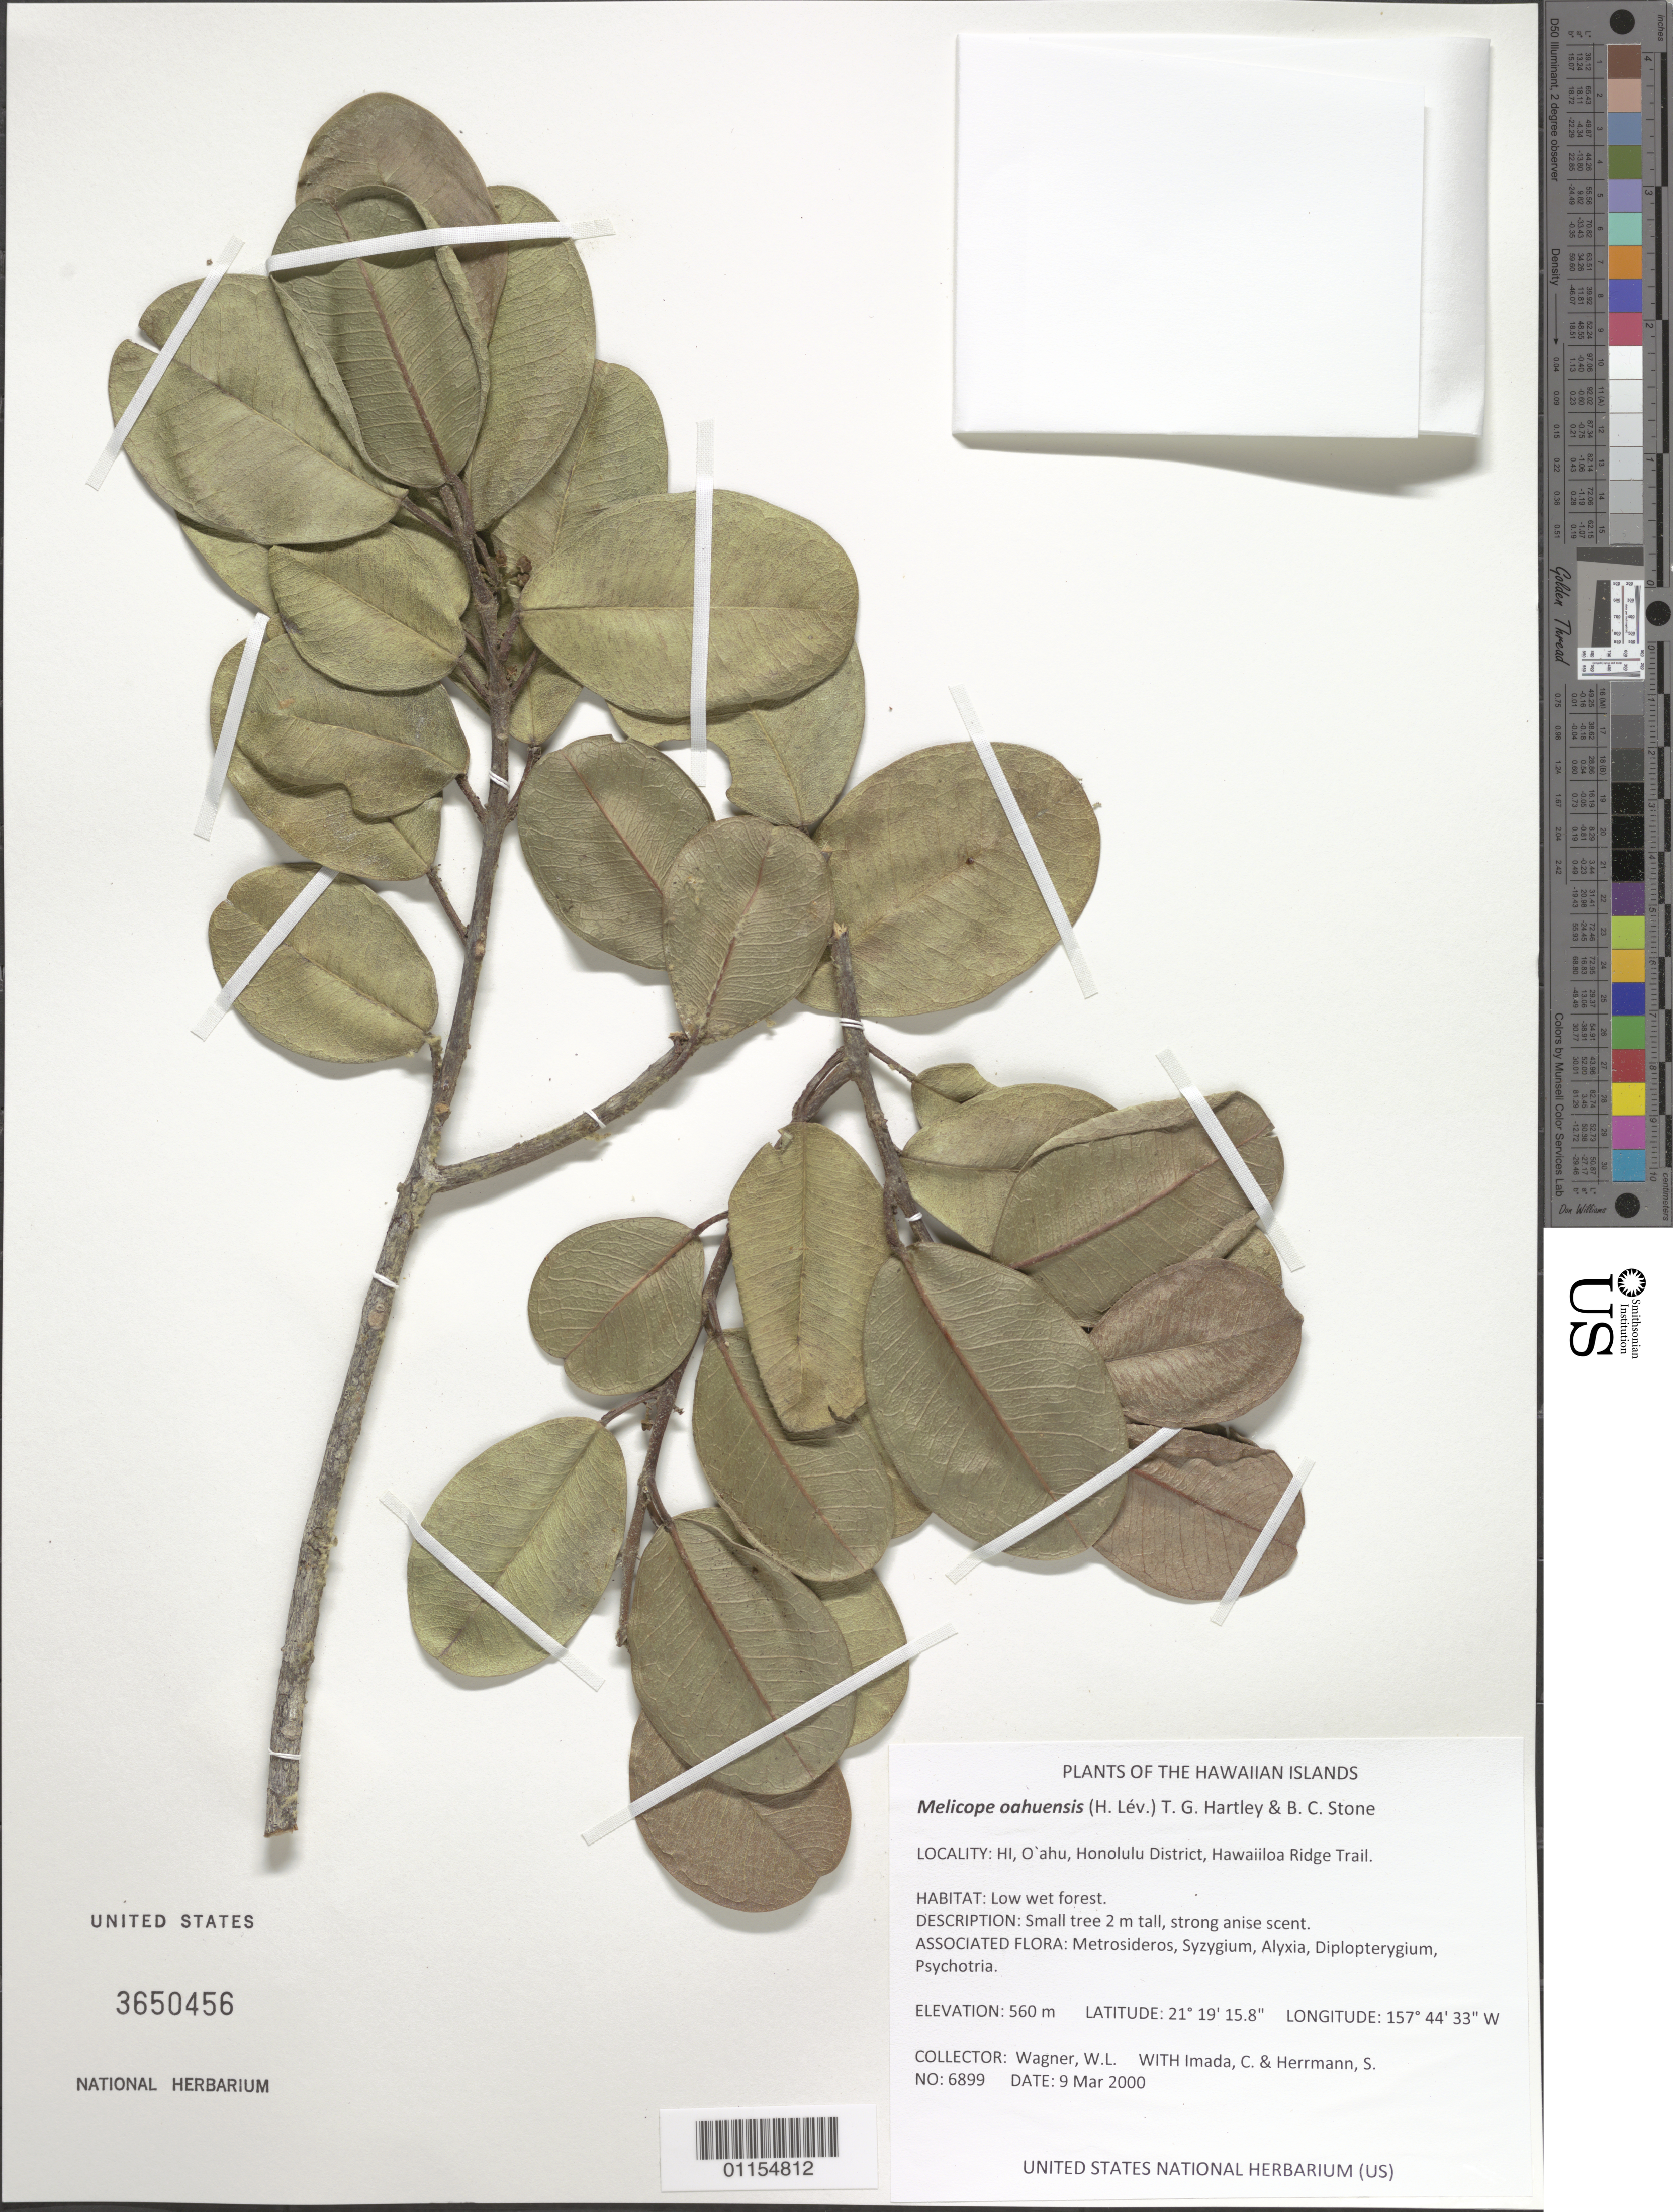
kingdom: Plantae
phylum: Tracheophyta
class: Magnoliopsida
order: Sapindales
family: Rutaceae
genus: Melicope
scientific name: Melicope oahuensis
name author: (H. Lév.) T.G. Hartley & B.C. Stone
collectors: W. L. Wagner, C. Imada & S. Herrmann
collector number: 6999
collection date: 2000-03-09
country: United States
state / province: Hawaii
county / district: Honolulu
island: Oahu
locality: Honolulu District, Hawaiiloa Ridge Trail.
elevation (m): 560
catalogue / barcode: US 3650456